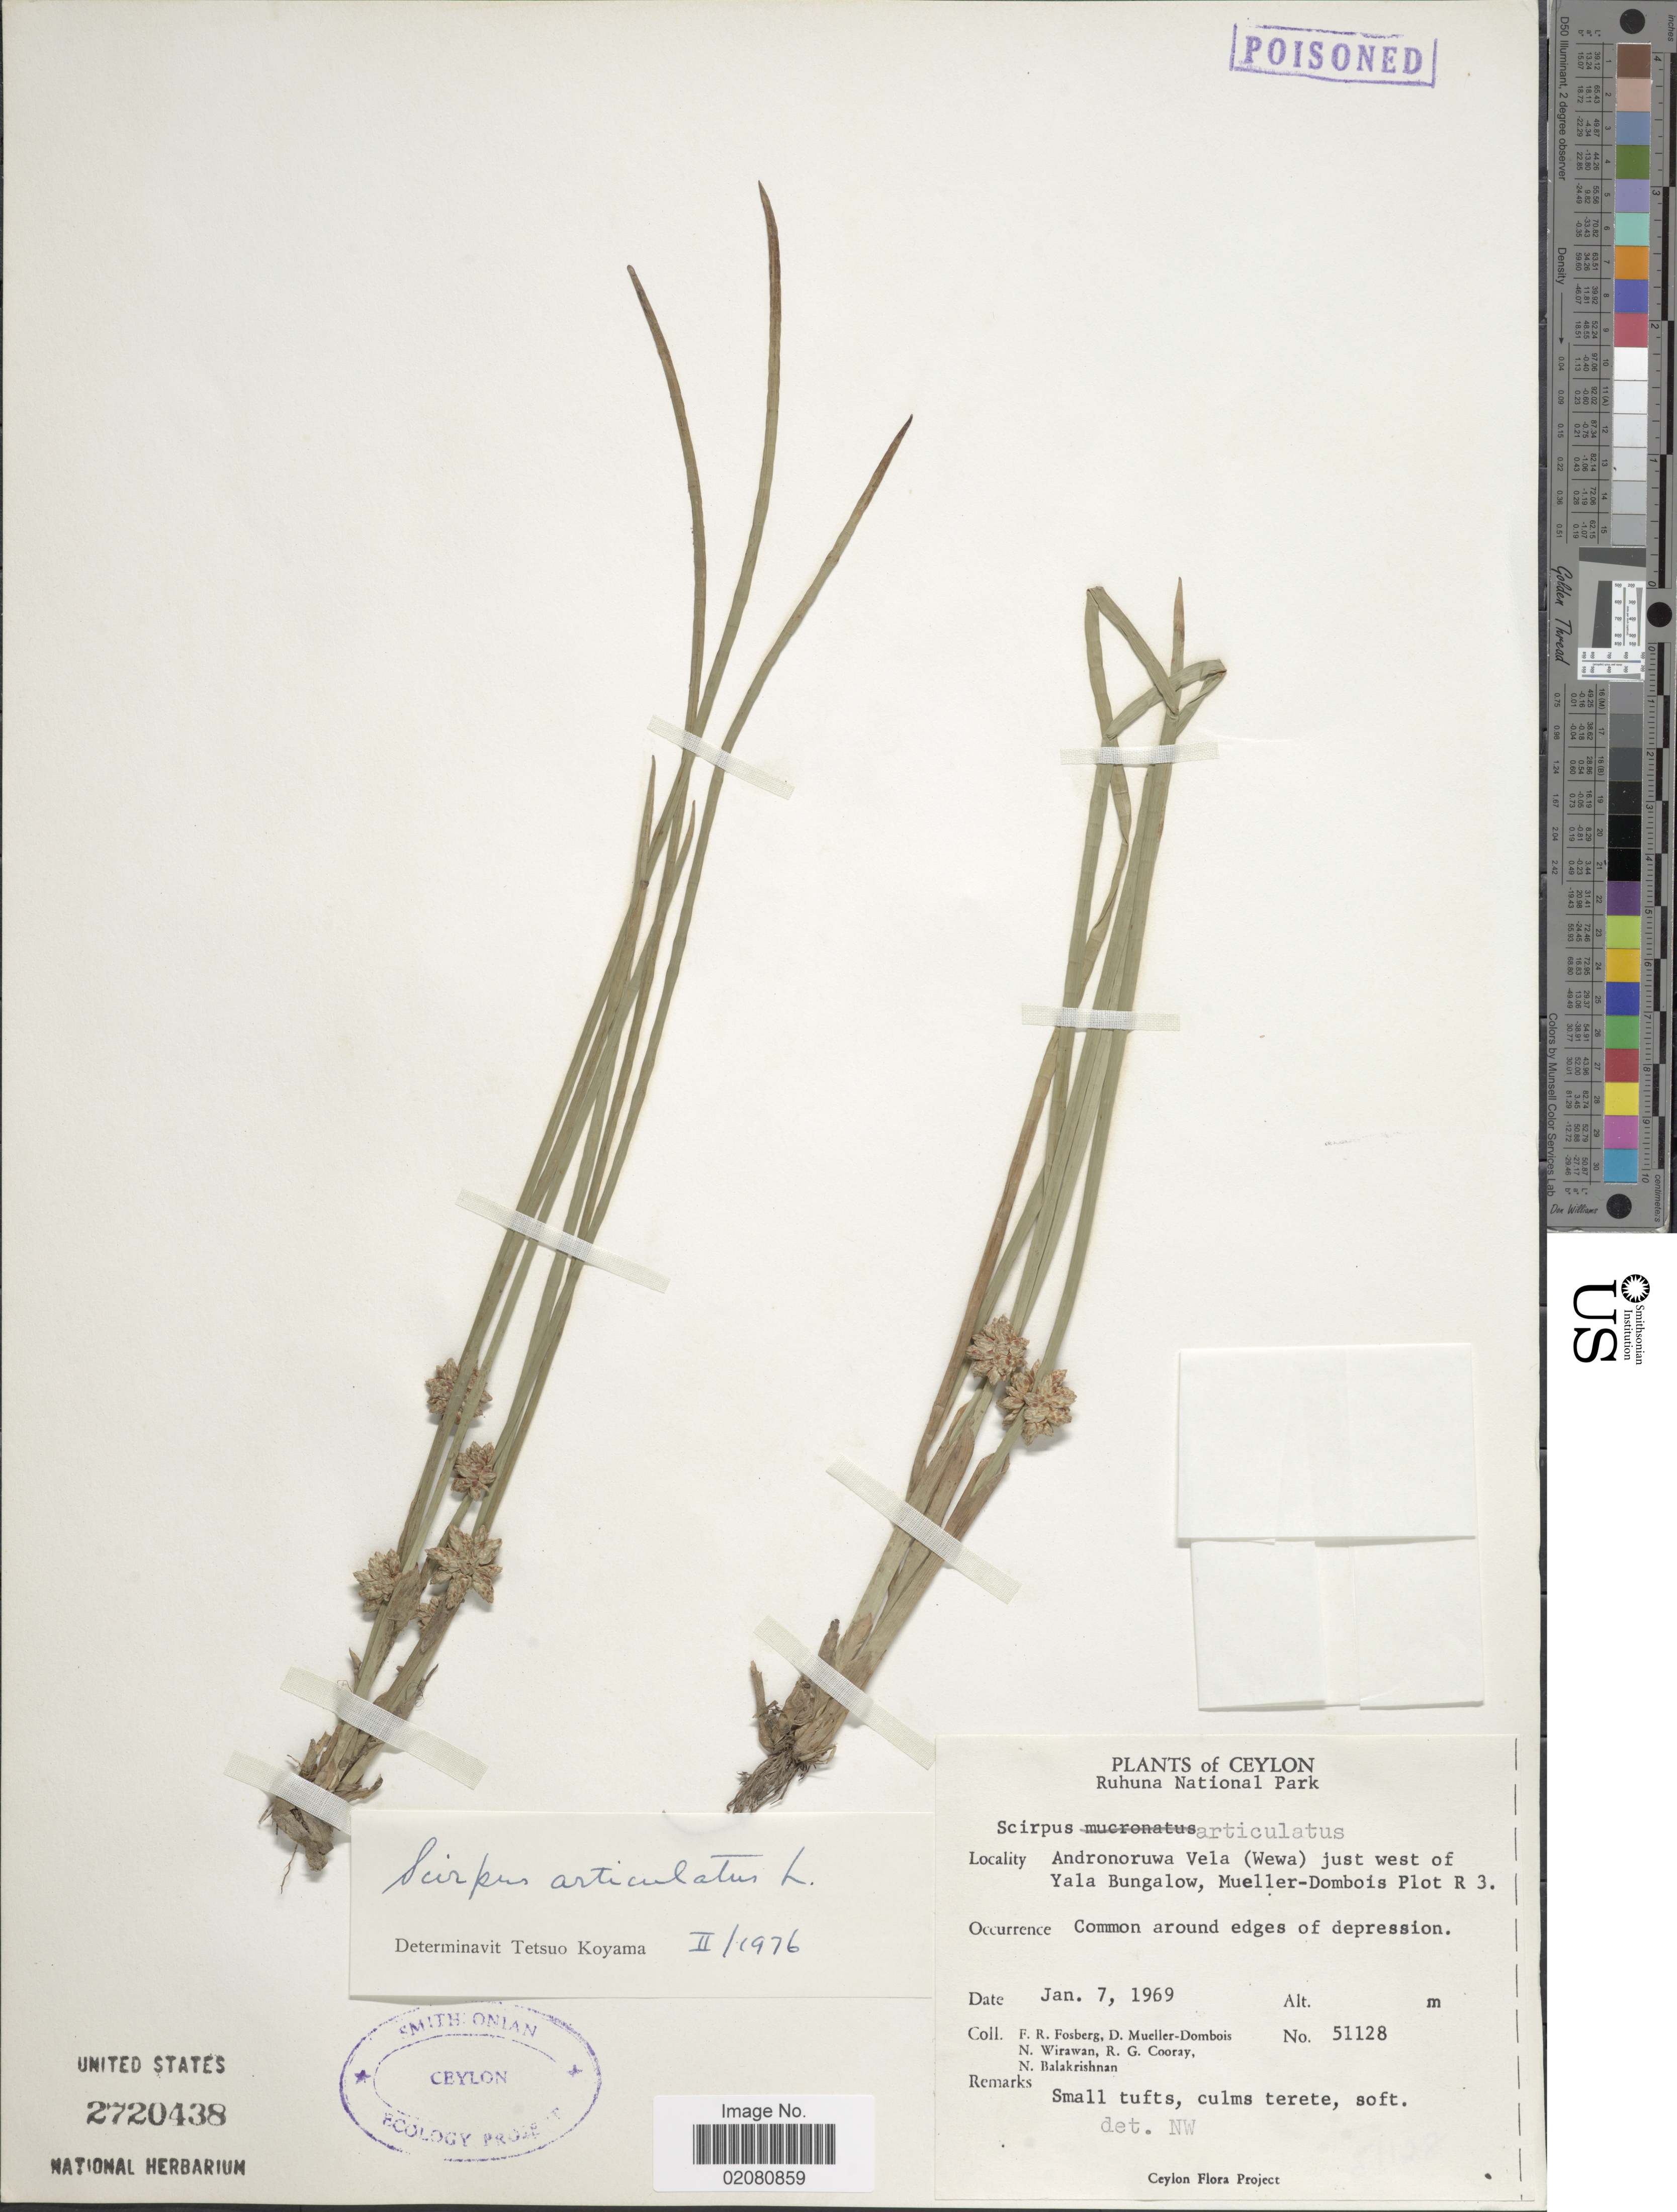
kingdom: Plantae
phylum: Tracheophyta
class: Liliopsida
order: Poales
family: Cyperaceae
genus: Schoenoplectus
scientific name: Schoenoplectus articulatus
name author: (L.) Palla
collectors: F. R. Fosberg, D. Mueller-Dombois, N. Wirawan, R. Cooray & N. Balakrishnan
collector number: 51128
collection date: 1969-01-07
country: Sri Lanka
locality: Ceylon. Ruhuna National Park.Andronoruwa Vela (Wewa) just west of Yala Bungalow, Mueller-Dombois Plot R 3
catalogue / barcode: US 2720438